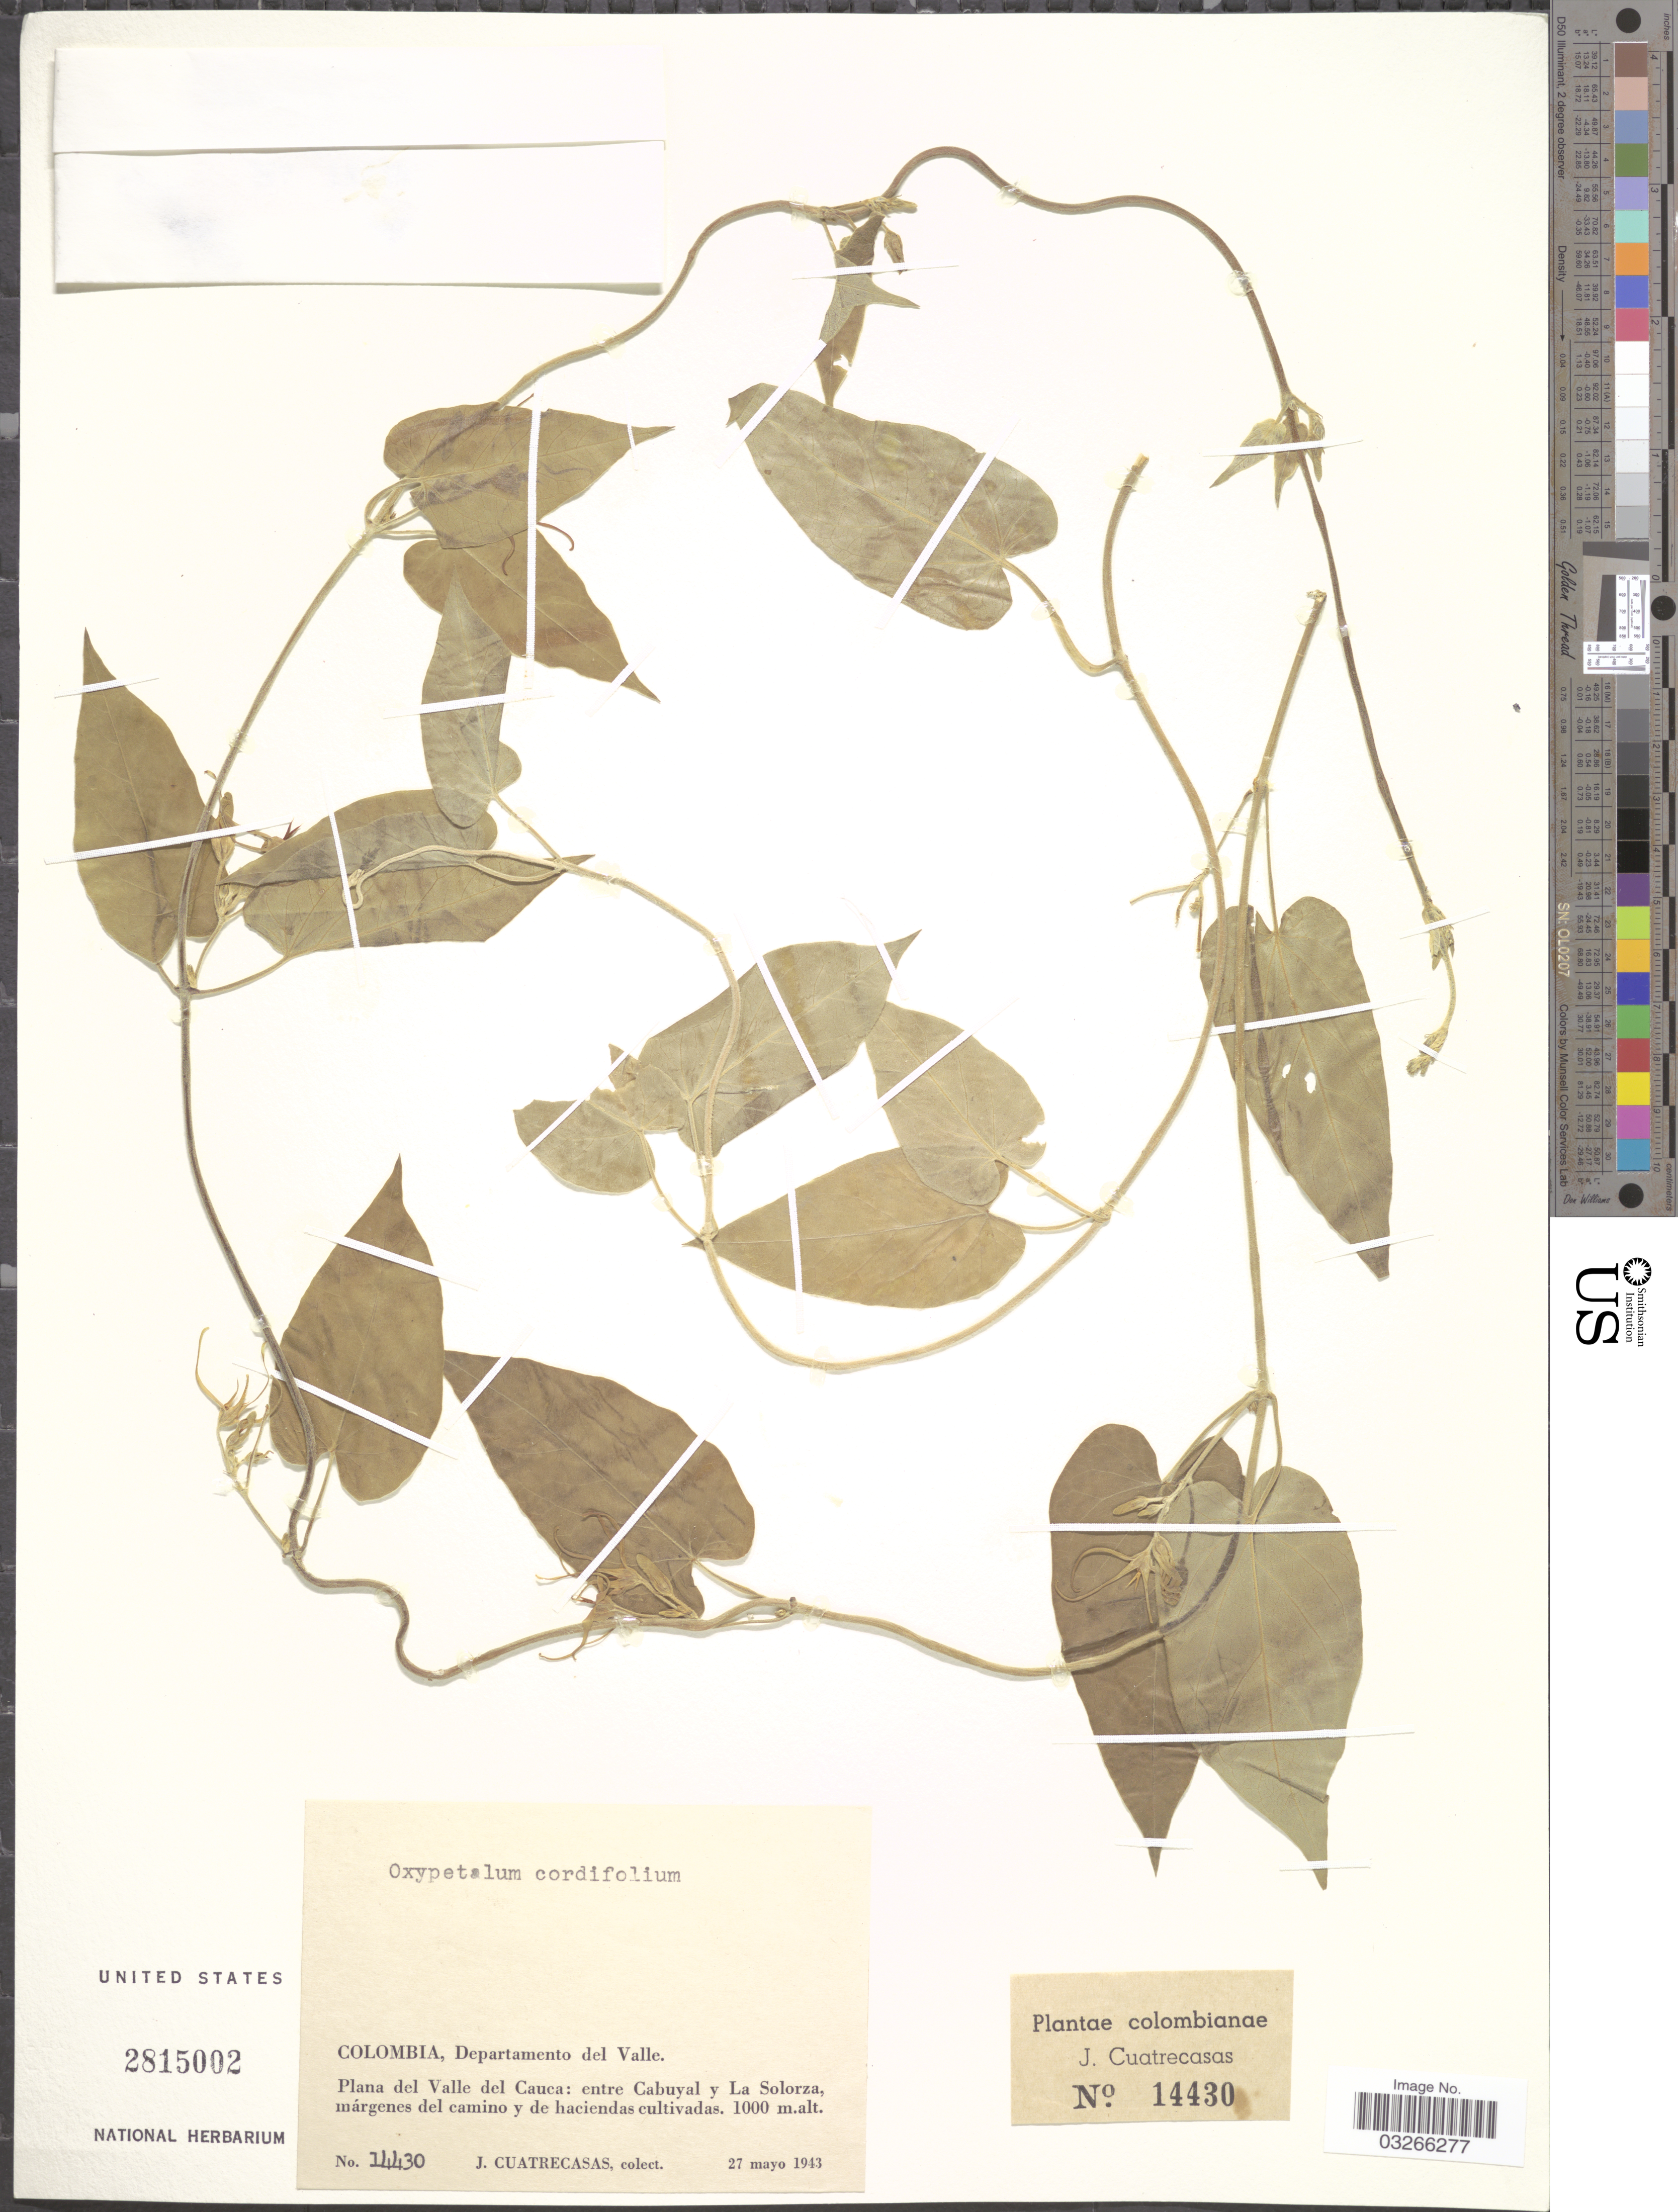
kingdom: Plantae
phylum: Tracheophyta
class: Magnoliopsida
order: Gentianales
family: Apocynaceae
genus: Oxypetalum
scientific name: Oxypetalum cordifolium subsp. cordifolium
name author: (Vent.) Schltr.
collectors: J. Cuatrecasas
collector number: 14430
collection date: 1943-05-27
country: Colombia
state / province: Valle del Cauca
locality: Departamento del Valle. Plana del Valle del Cauca: entre Cabuyal y La Solorza, márgenes del camino y de haciendas cultivadas.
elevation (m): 1000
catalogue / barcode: US 2815002